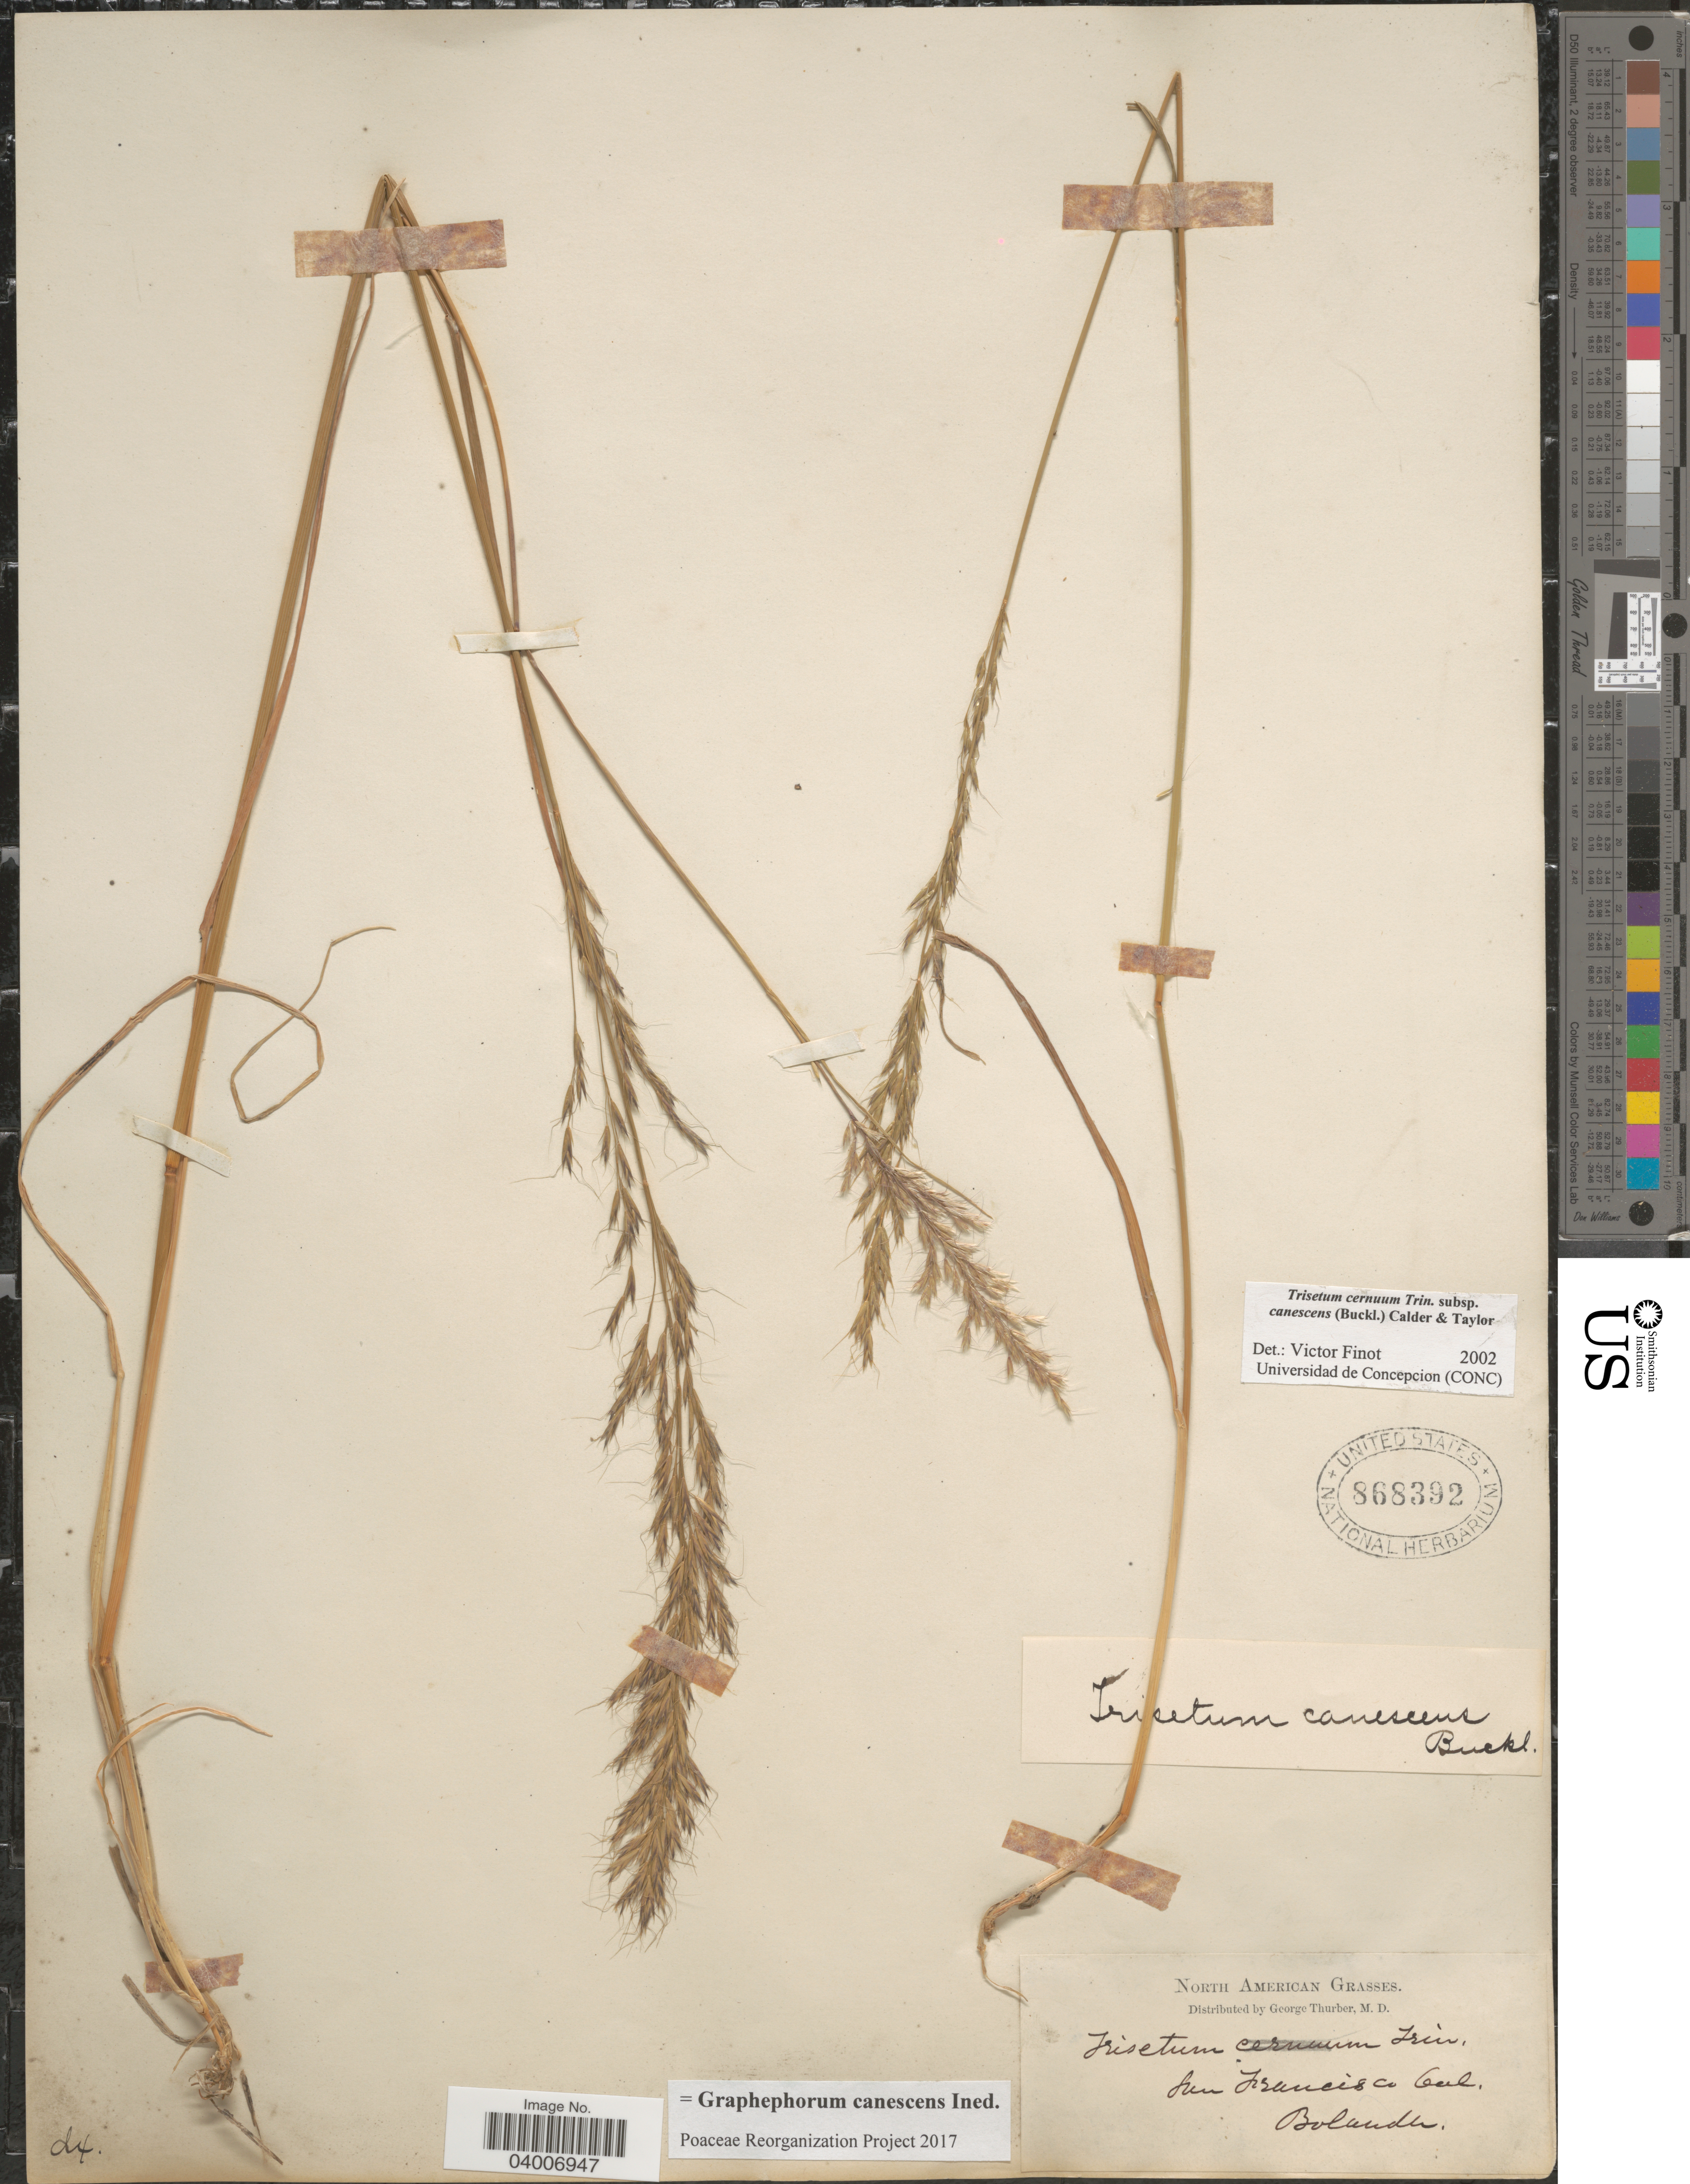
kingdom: Plantae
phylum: Tracheophyta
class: Liliopsida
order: Poales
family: Poaceae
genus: Graphephorum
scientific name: Graphephorum canescens ined.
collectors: H. Bolander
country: United States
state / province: California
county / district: San Francisco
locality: San Francisco.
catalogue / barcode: US 868392